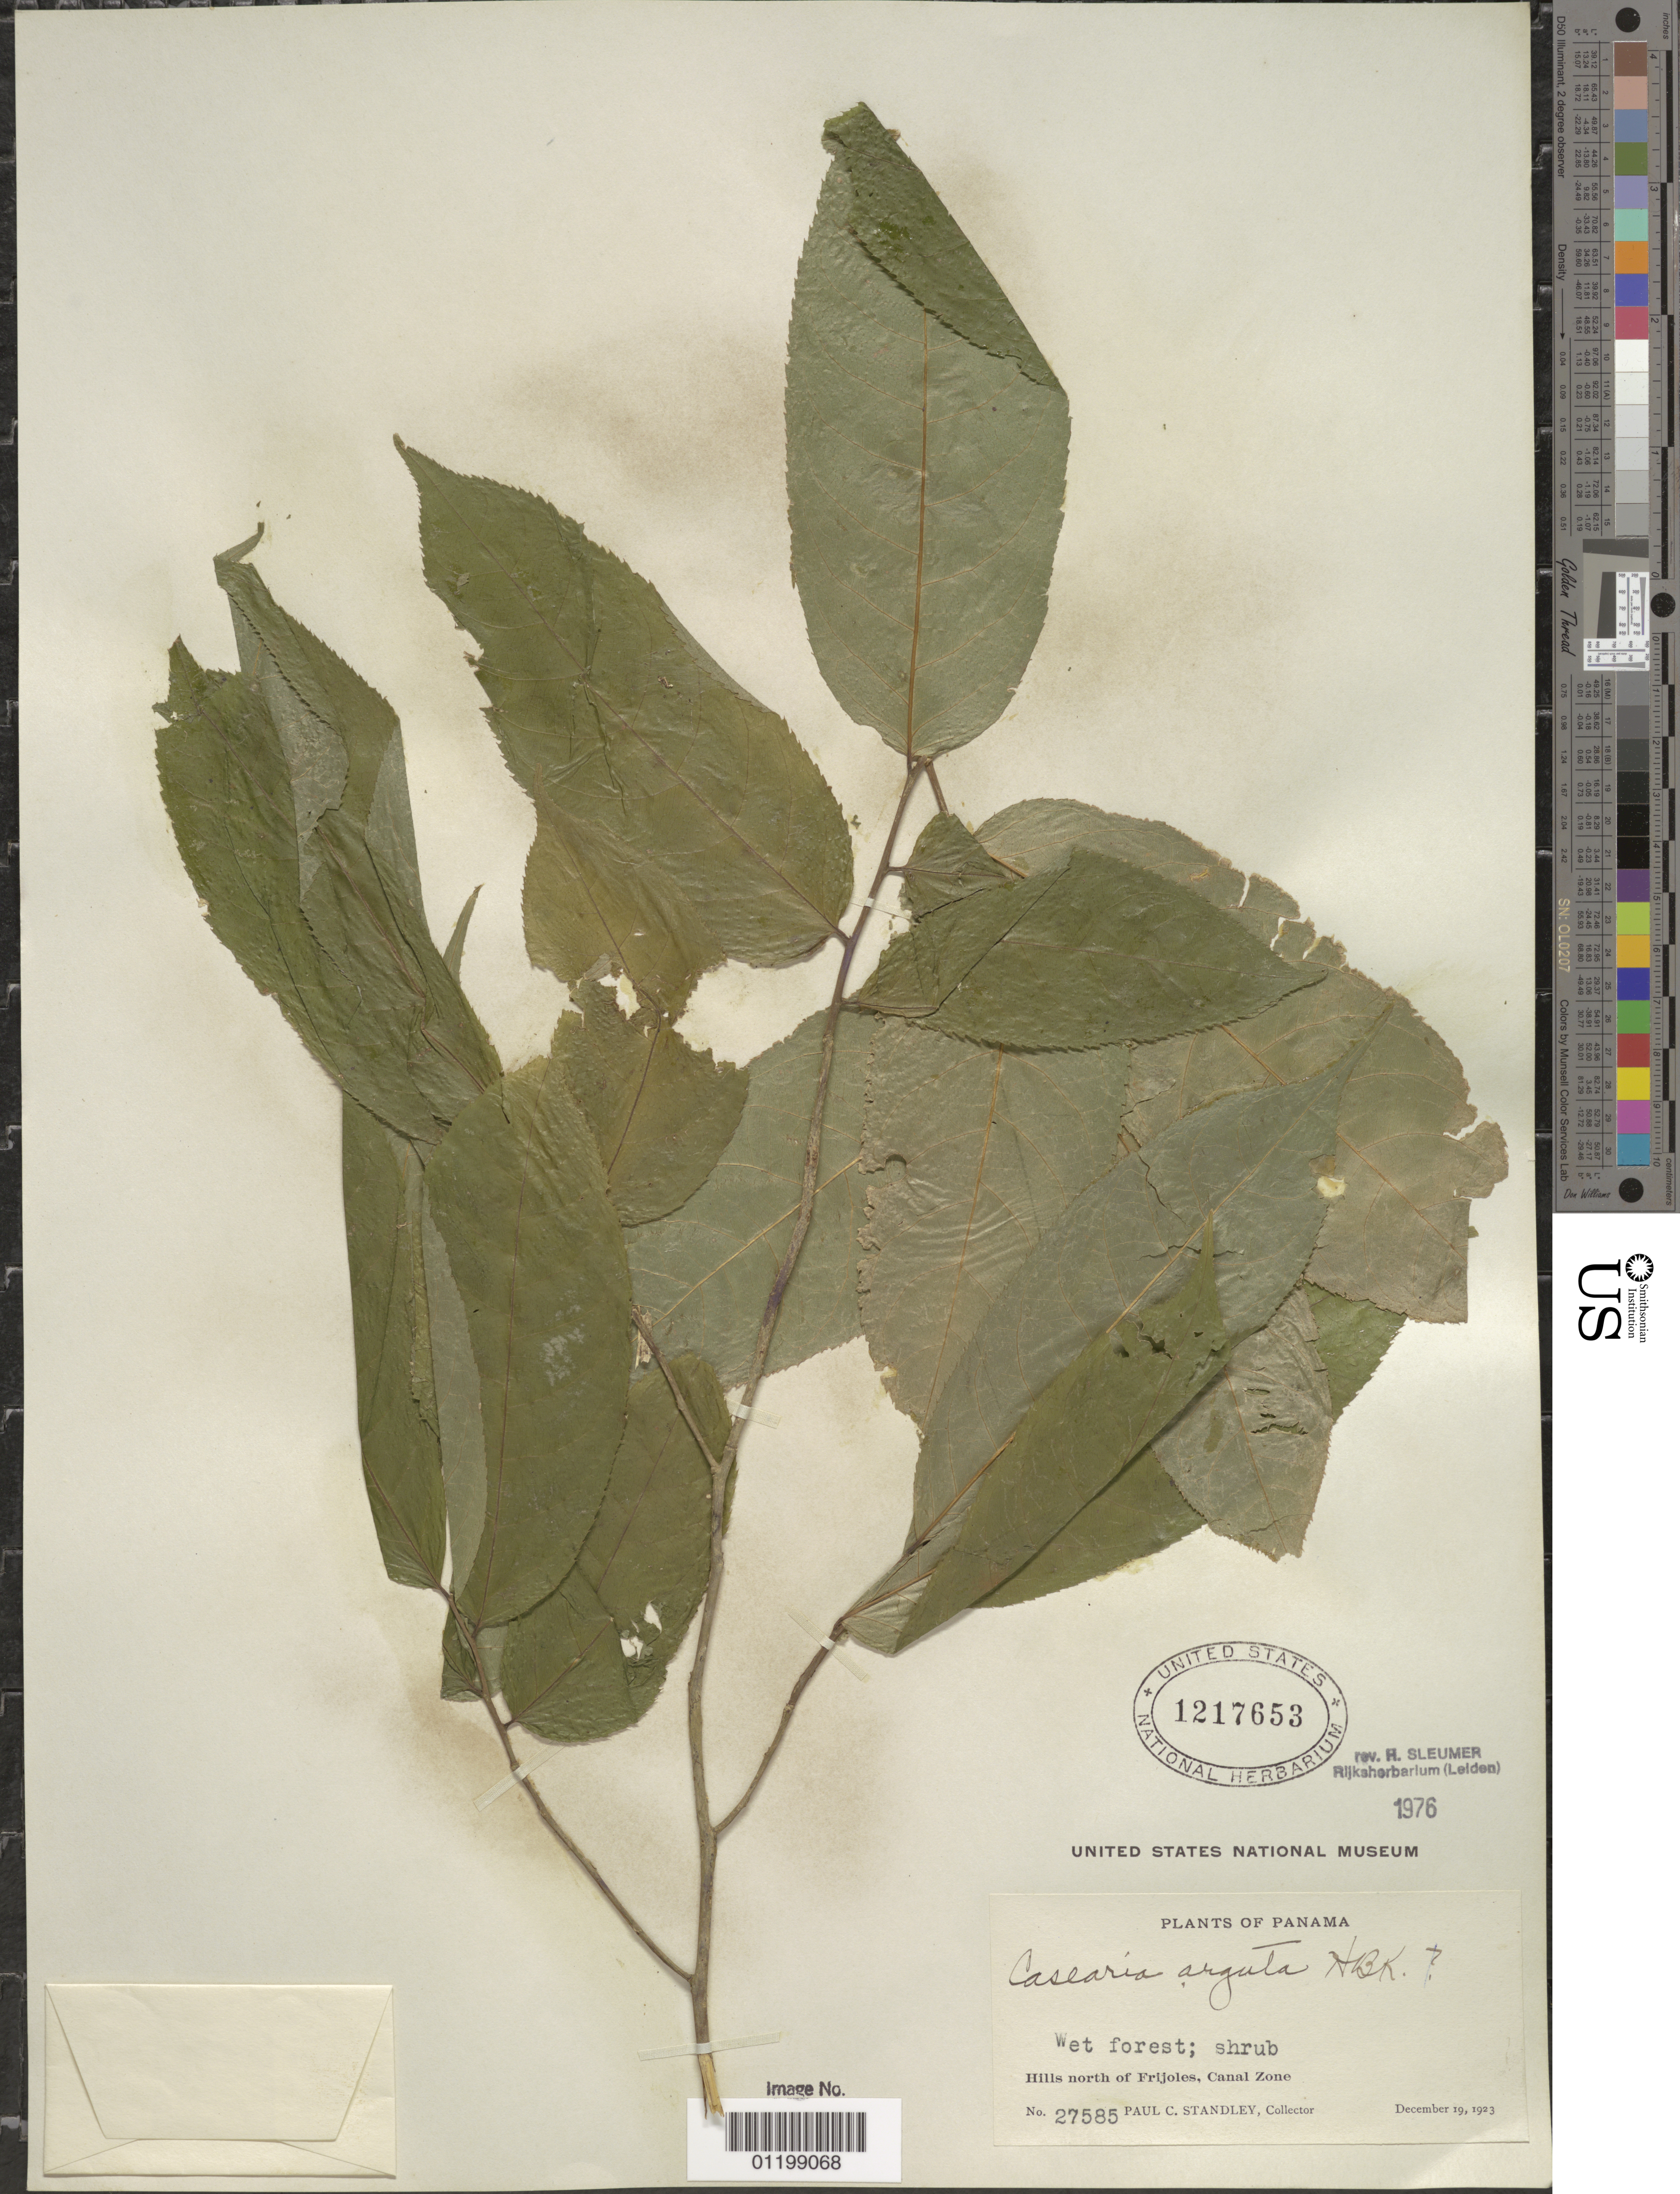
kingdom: Plantae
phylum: Tracheophyta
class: Magnoliopsida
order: Malpighiales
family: Salicaceae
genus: Casearia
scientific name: Casearia arguta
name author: Kunth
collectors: P. C. Standley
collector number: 27585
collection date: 1923-12-19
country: Panama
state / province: Colón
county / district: Canal Zone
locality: Hills N of Frijoles.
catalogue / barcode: US 1217653